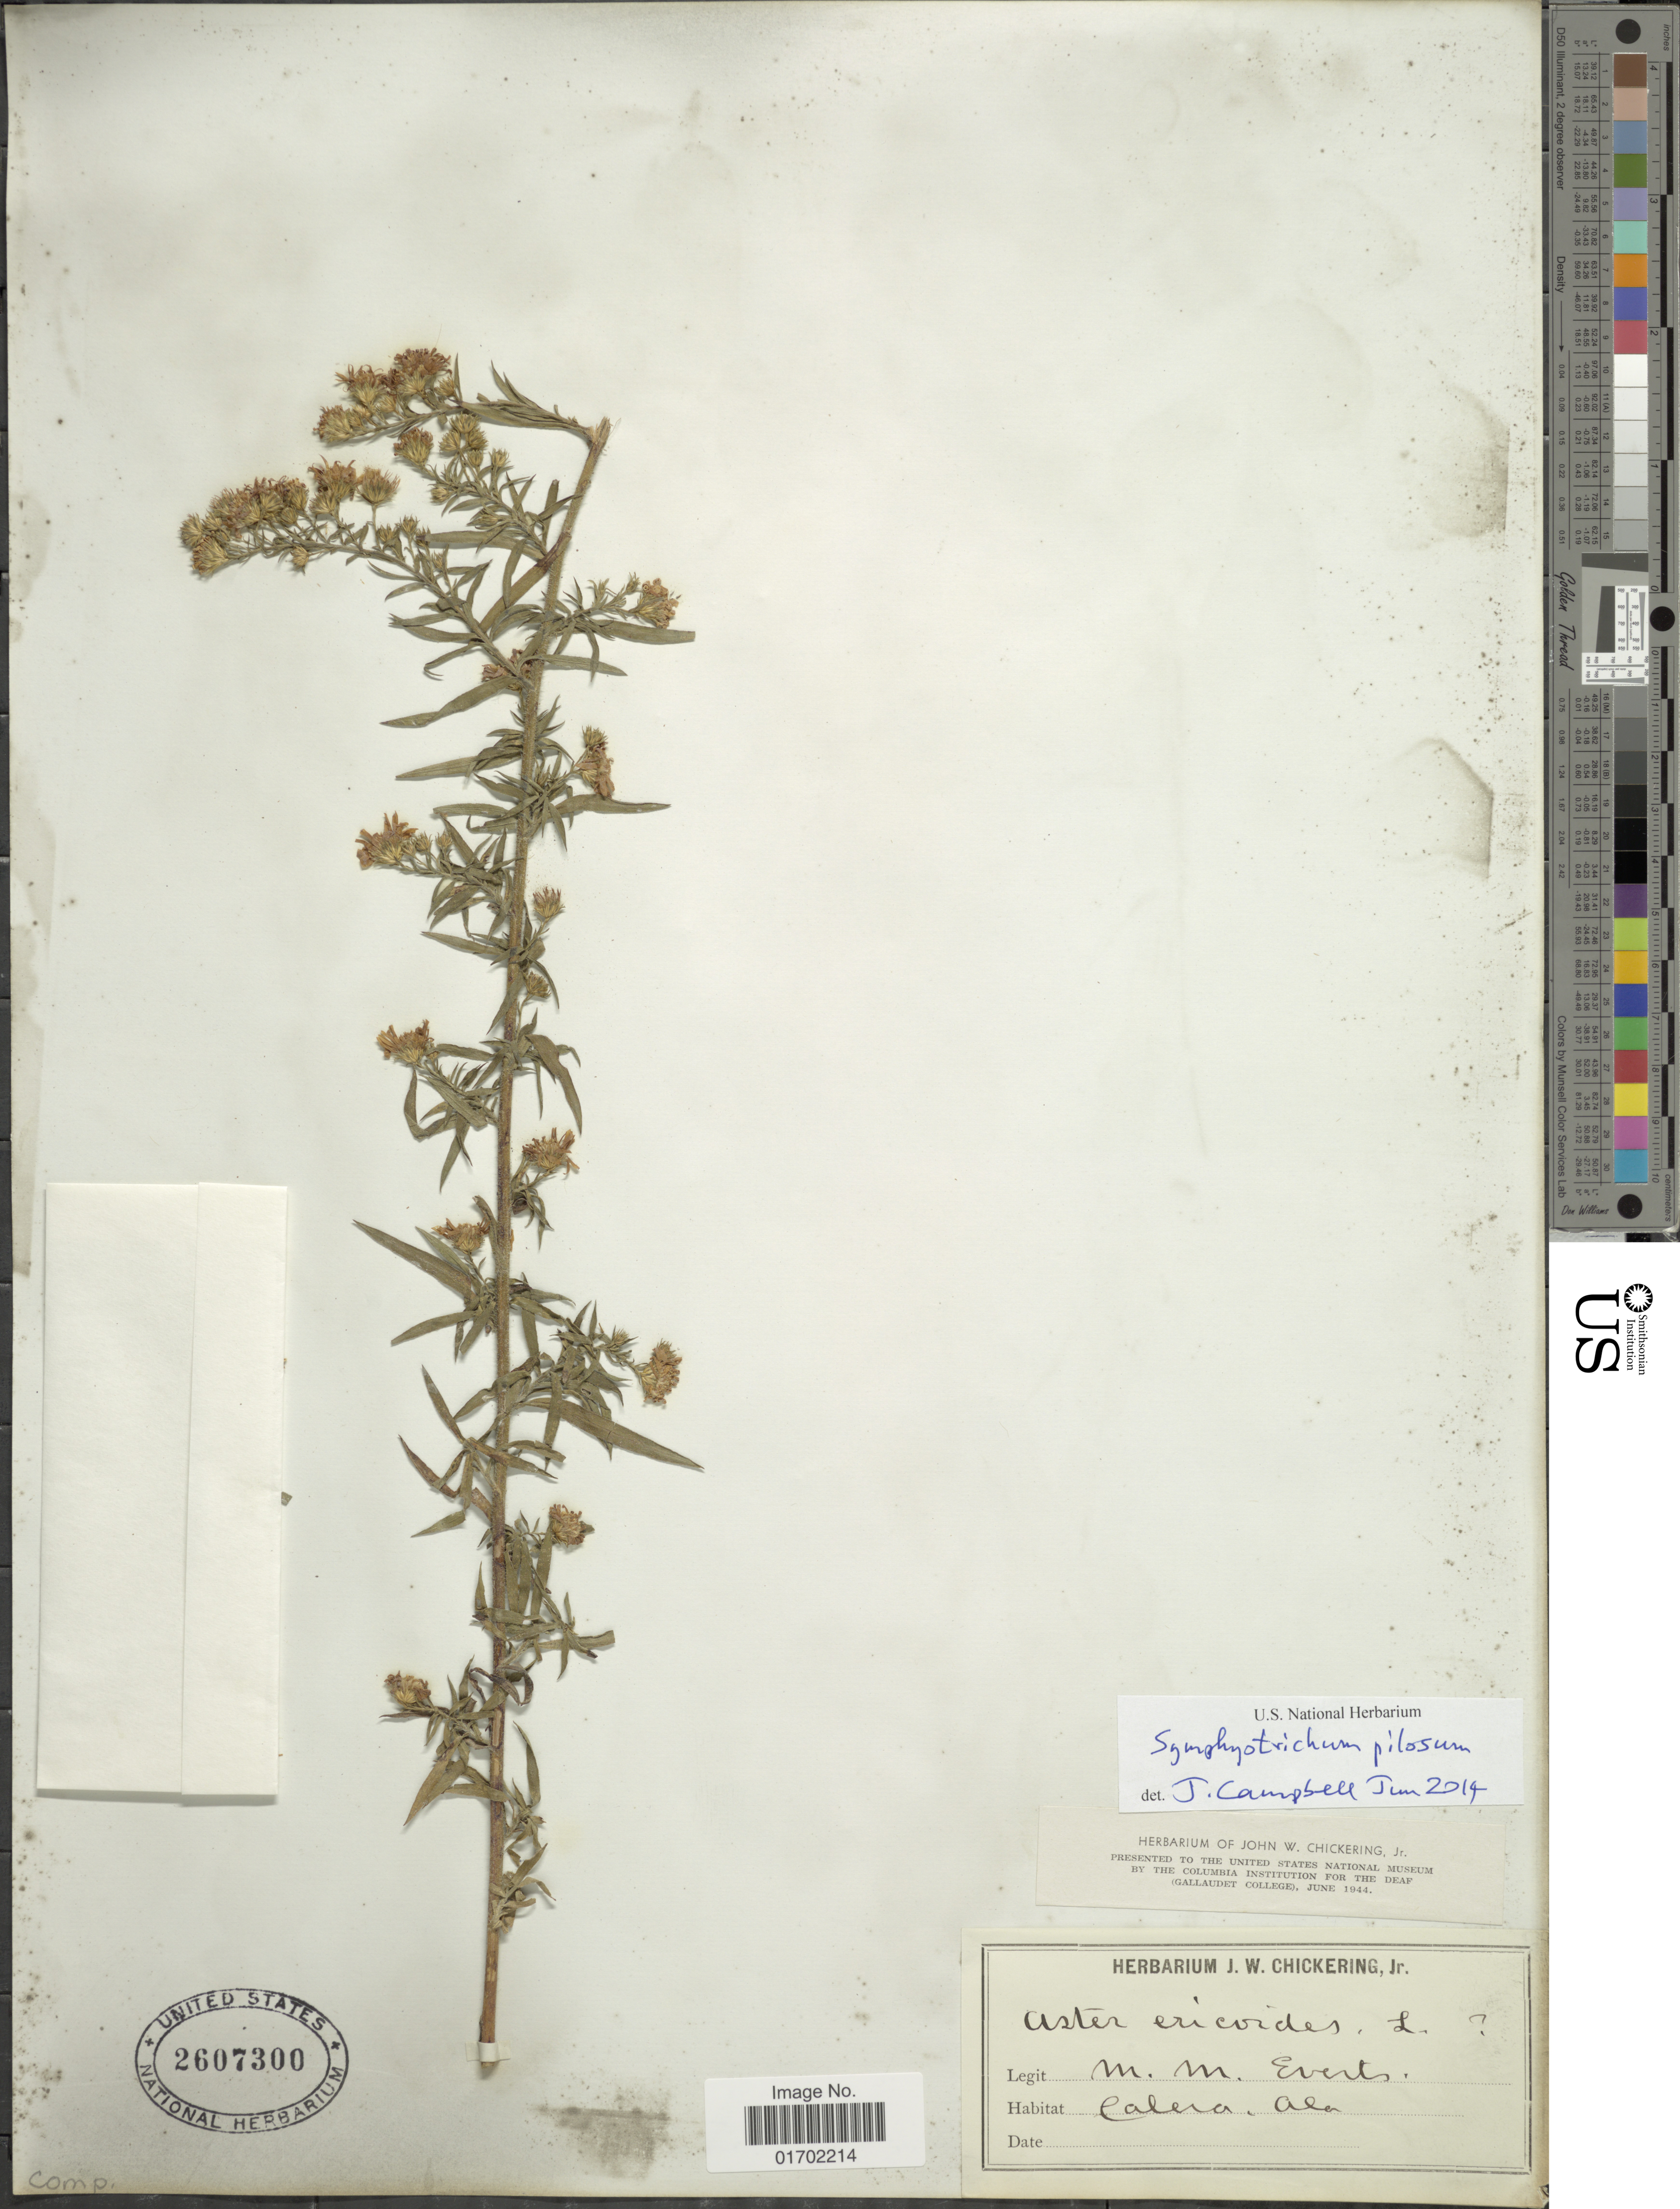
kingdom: Plantae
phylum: Tracheophyta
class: Magnoliopsida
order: Asterales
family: Asteraceae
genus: Symphyotrichum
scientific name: Symphyotrichum pilosum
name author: (Willd.) G.L. Nesom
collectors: M. Everts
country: United States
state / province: Alabama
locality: Calera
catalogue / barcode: US 2607300